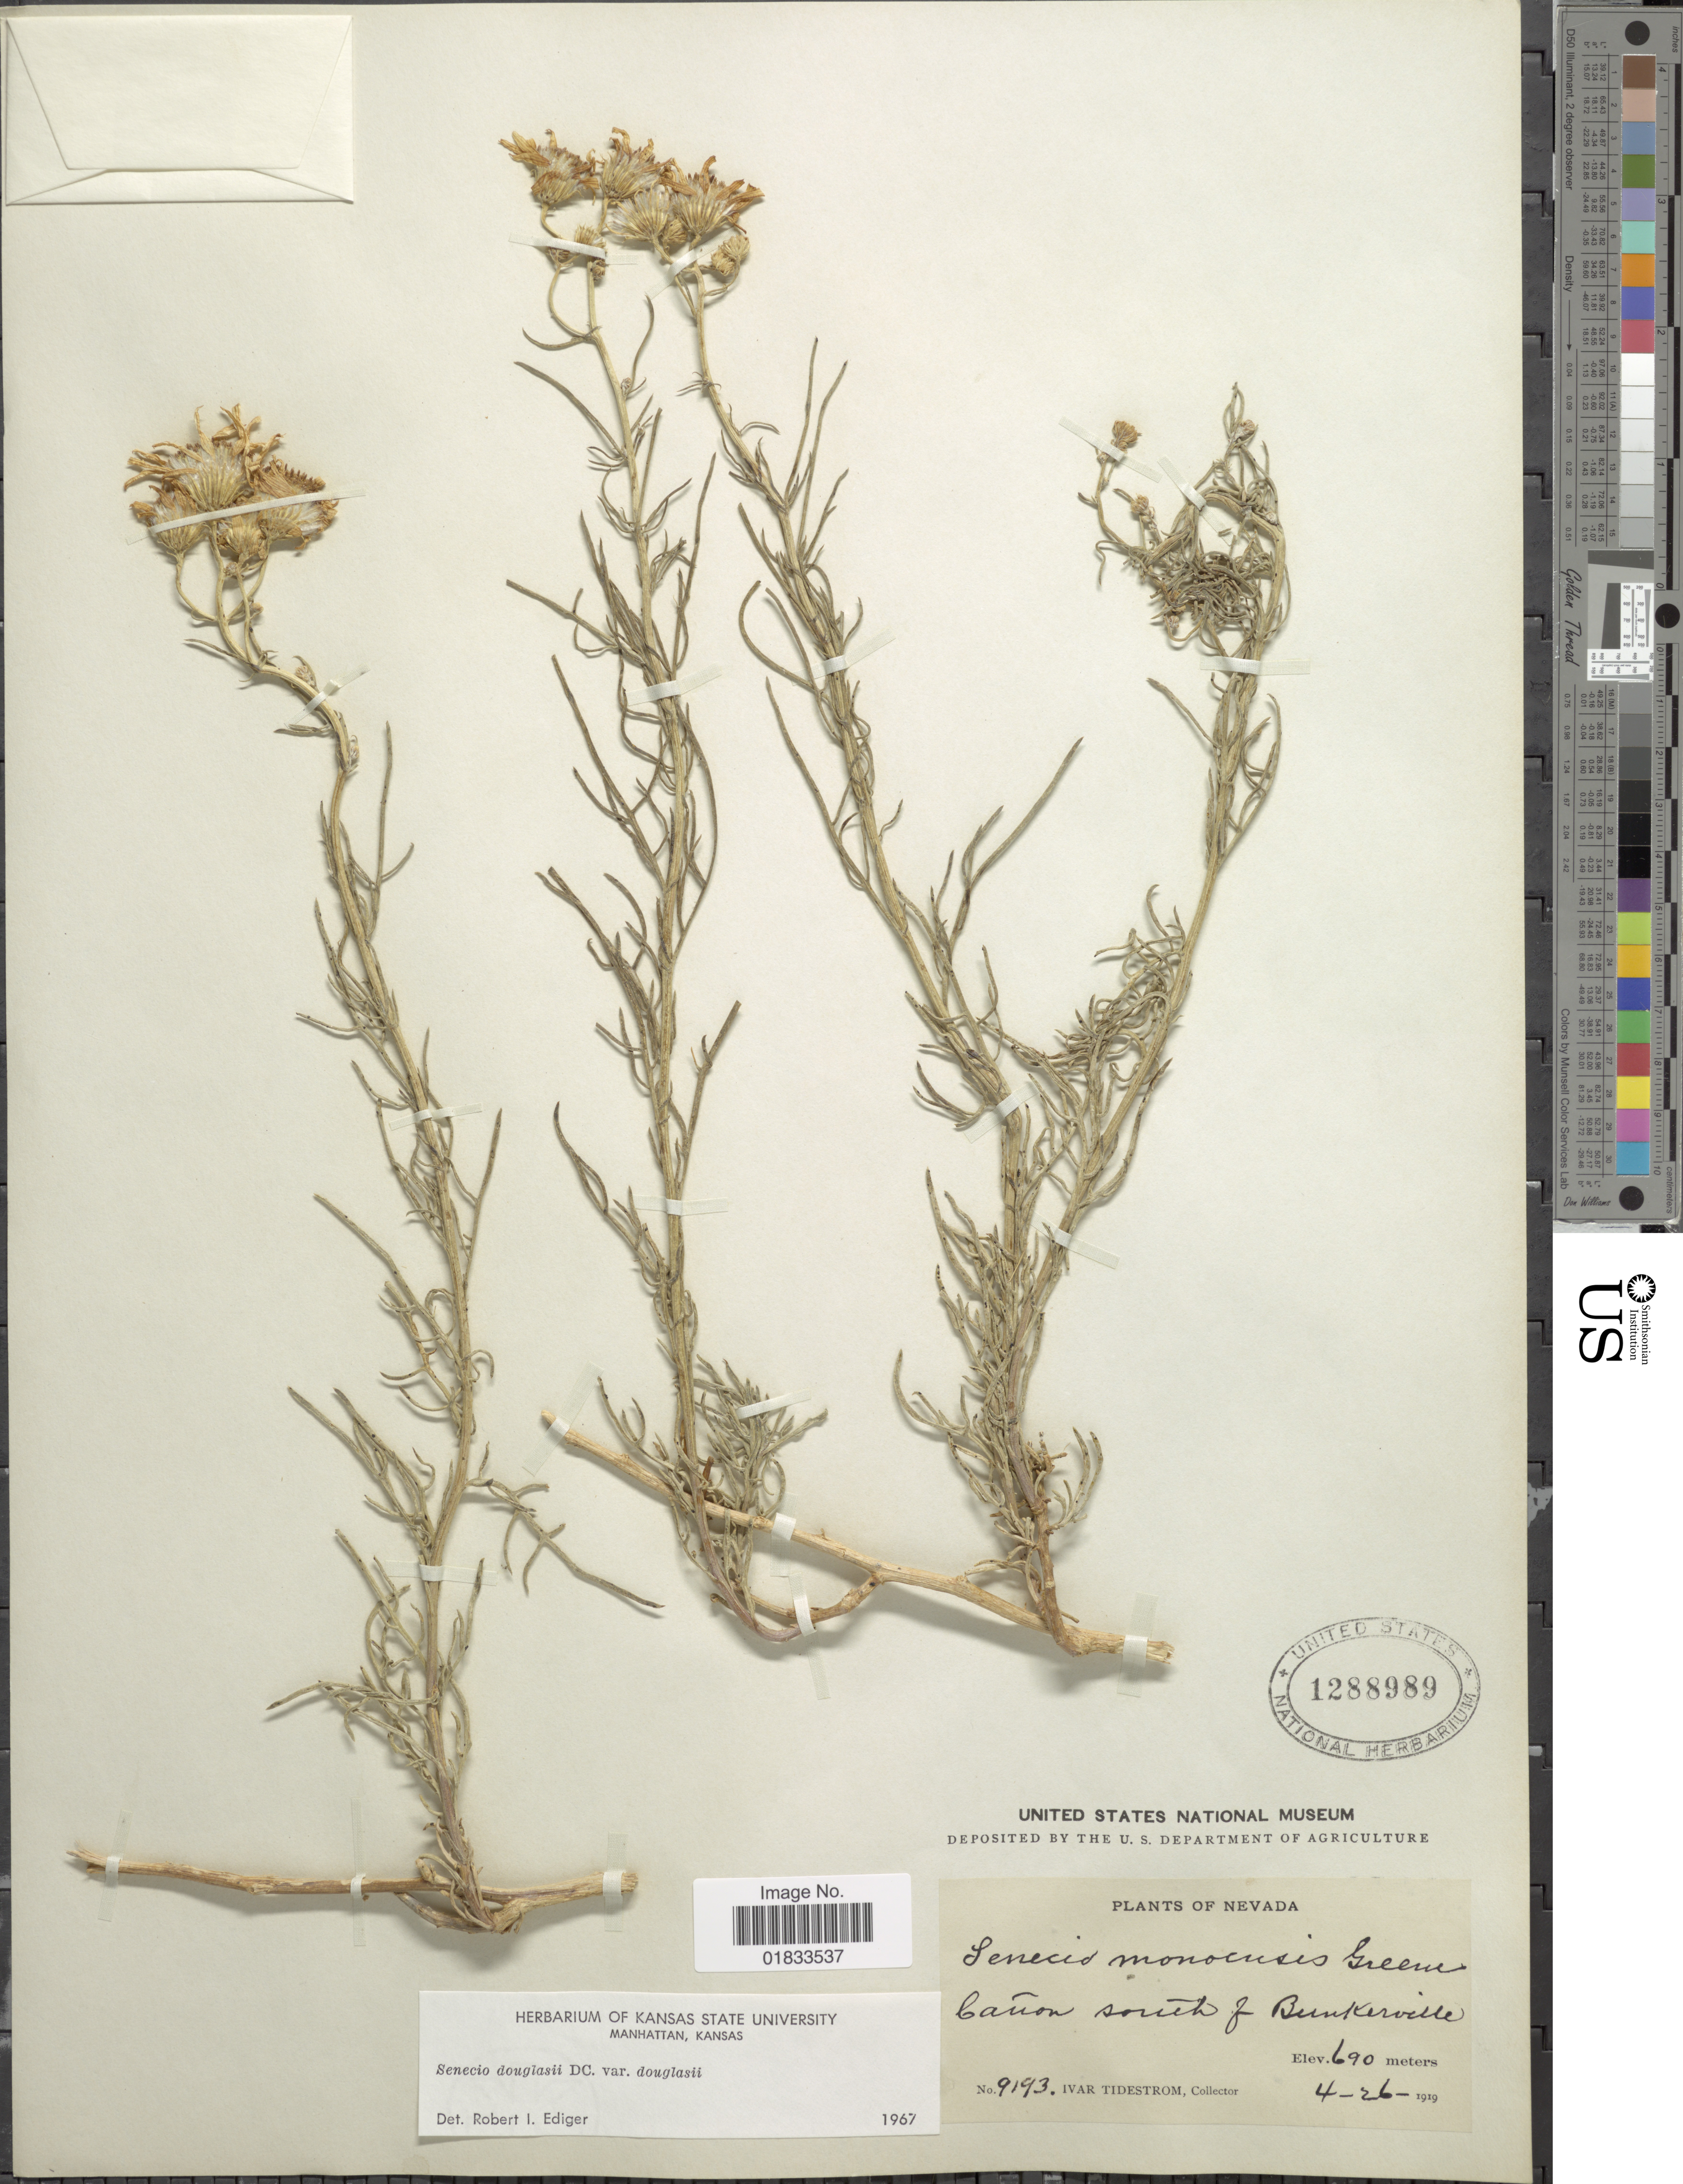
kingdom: Plantae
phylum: Tracheophyta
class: Magnoliopsida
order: Asterales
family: Asteraceae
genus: Senecio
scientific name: Senecio flaccidus var. douglasii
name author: (DC.) B.L. Turner & T.M. Barkley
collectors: I. F. Tidestrom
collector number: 9193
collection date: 1919-04-26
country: United States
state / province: Nevada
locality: Canon south of Bunkerville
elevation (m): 690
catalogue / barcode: US 1288989